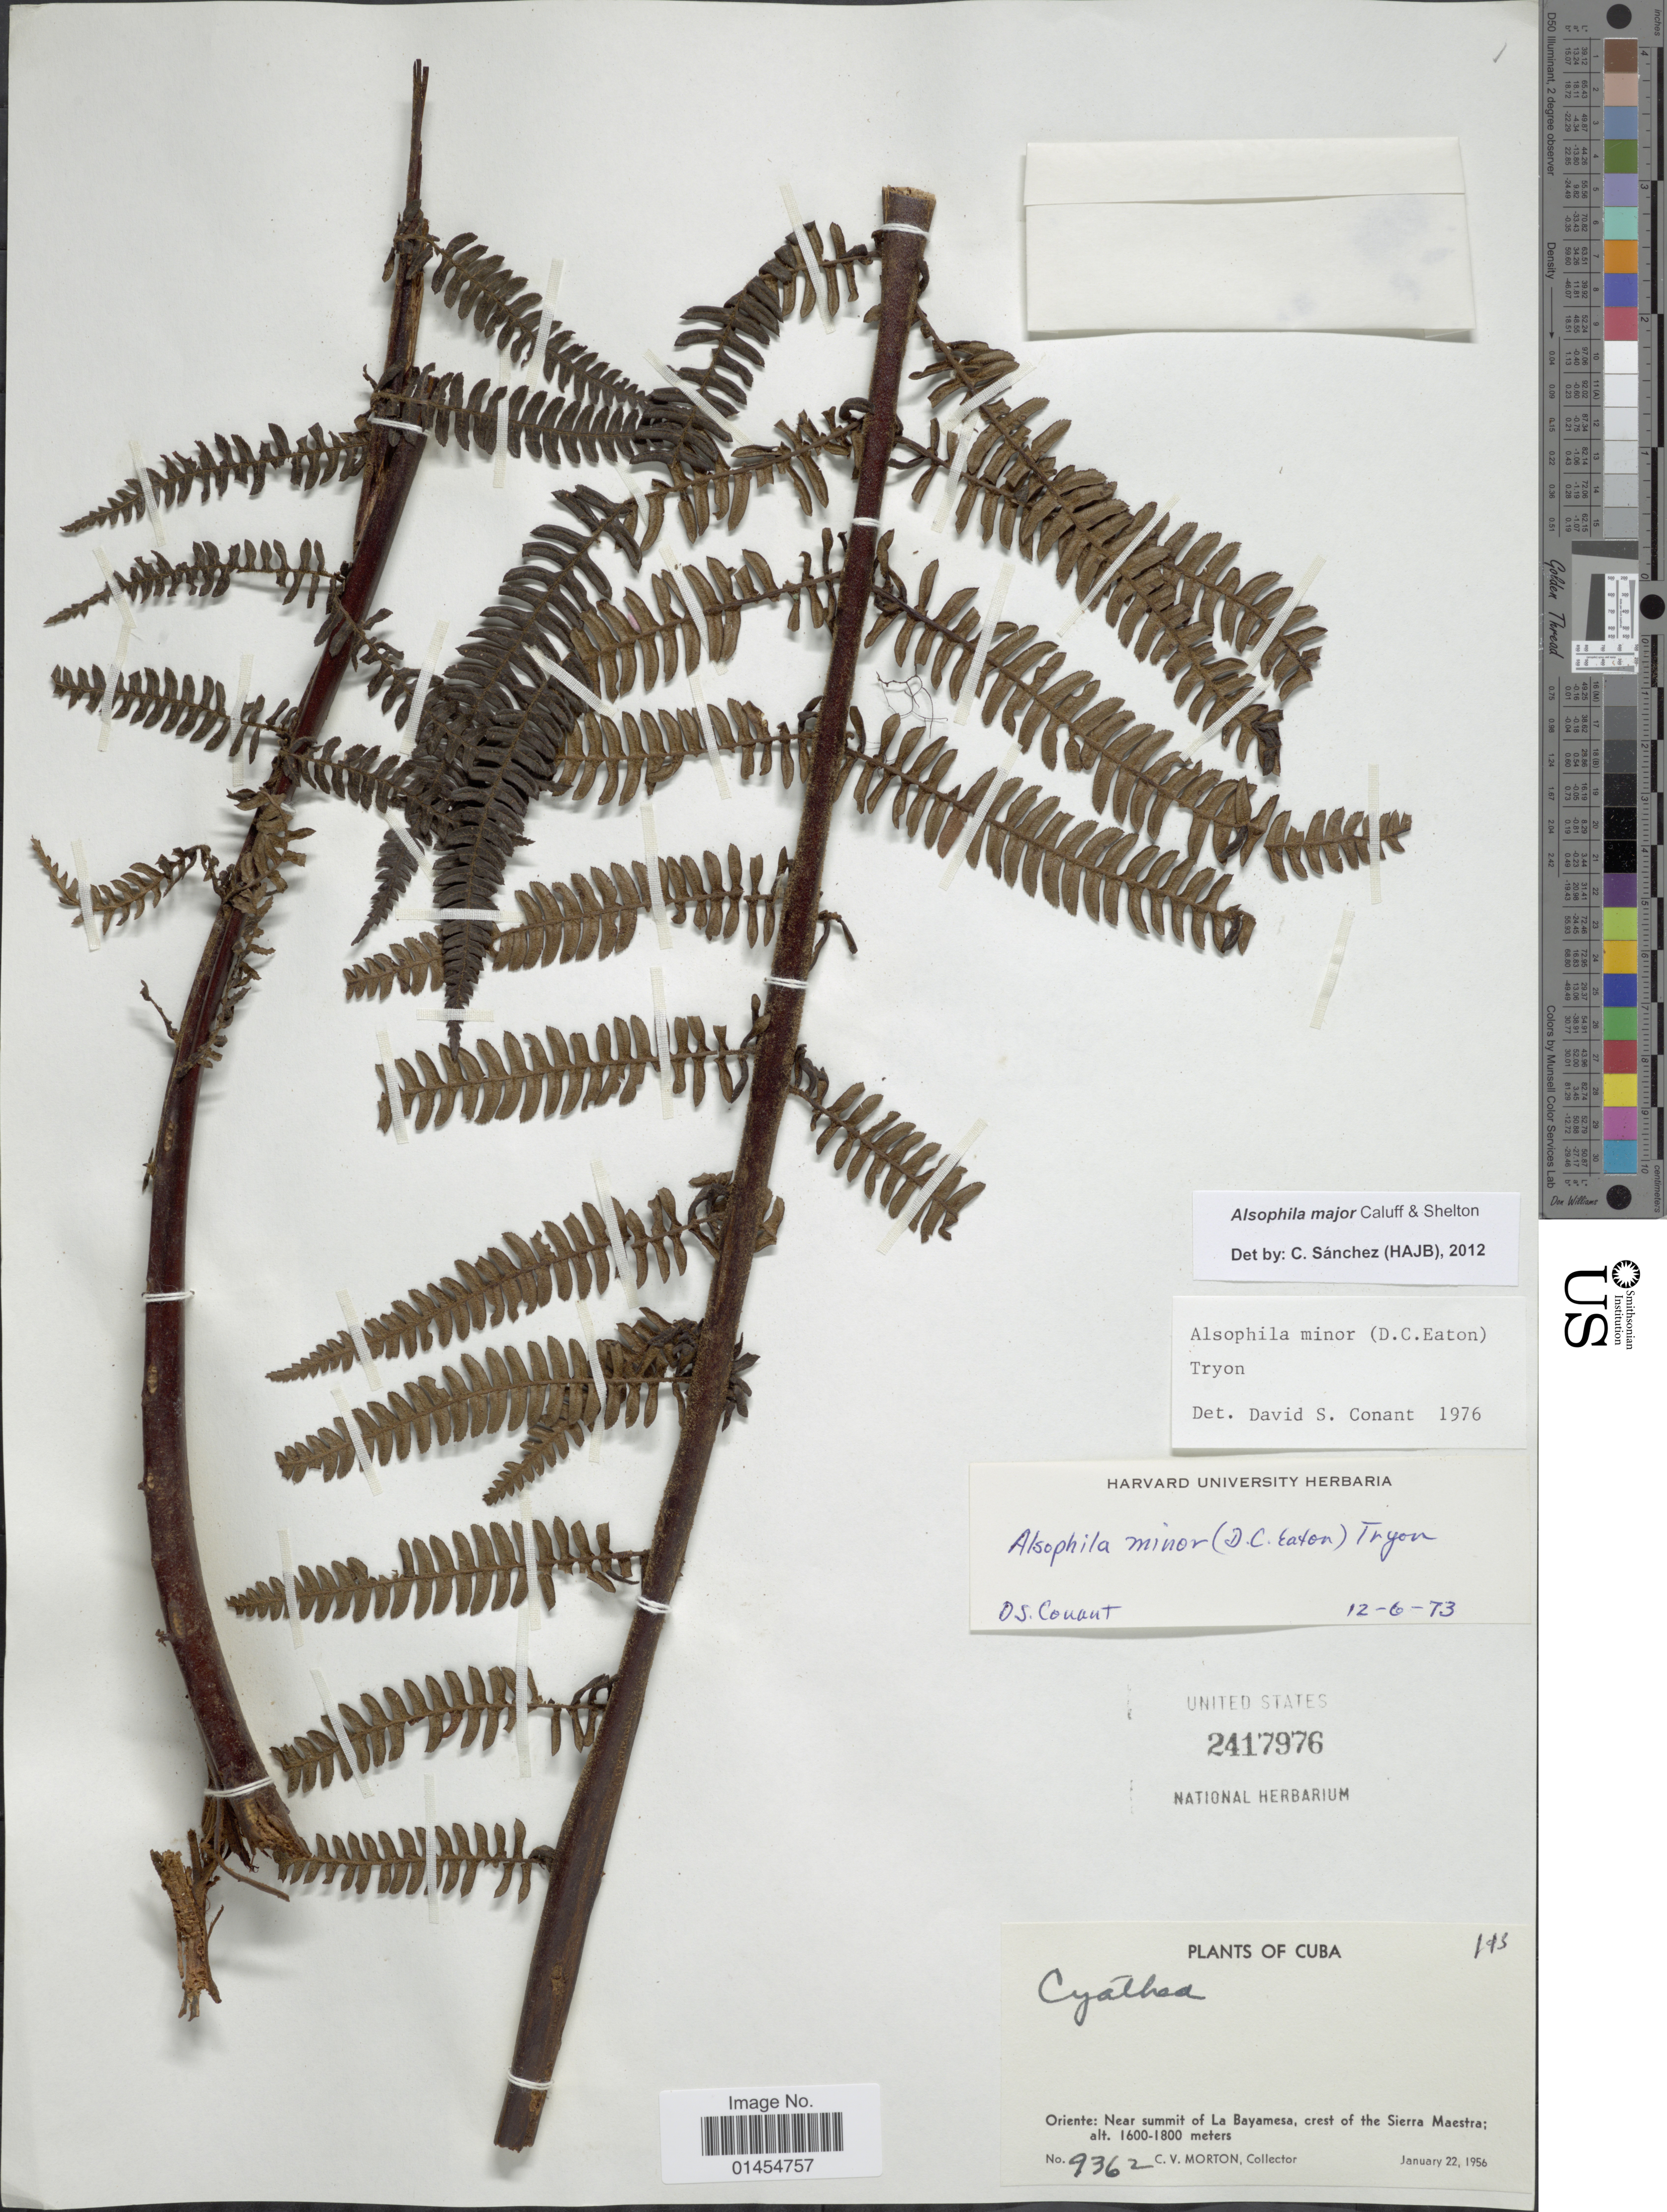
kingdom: Plantae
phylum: Tracheophyta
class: Polypodiopsida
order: Cyatheales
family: Cyatheaceae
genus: Alsophila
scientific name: Alsophila major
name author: Caluff & Shelton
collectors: C. V. Morton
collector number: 9362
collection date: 1956-01-22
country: Cuba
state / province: Oriente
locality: Near summit of La Bayamesa, crest of the Sierra Maestra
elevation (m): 1600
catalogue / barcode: US 2417976